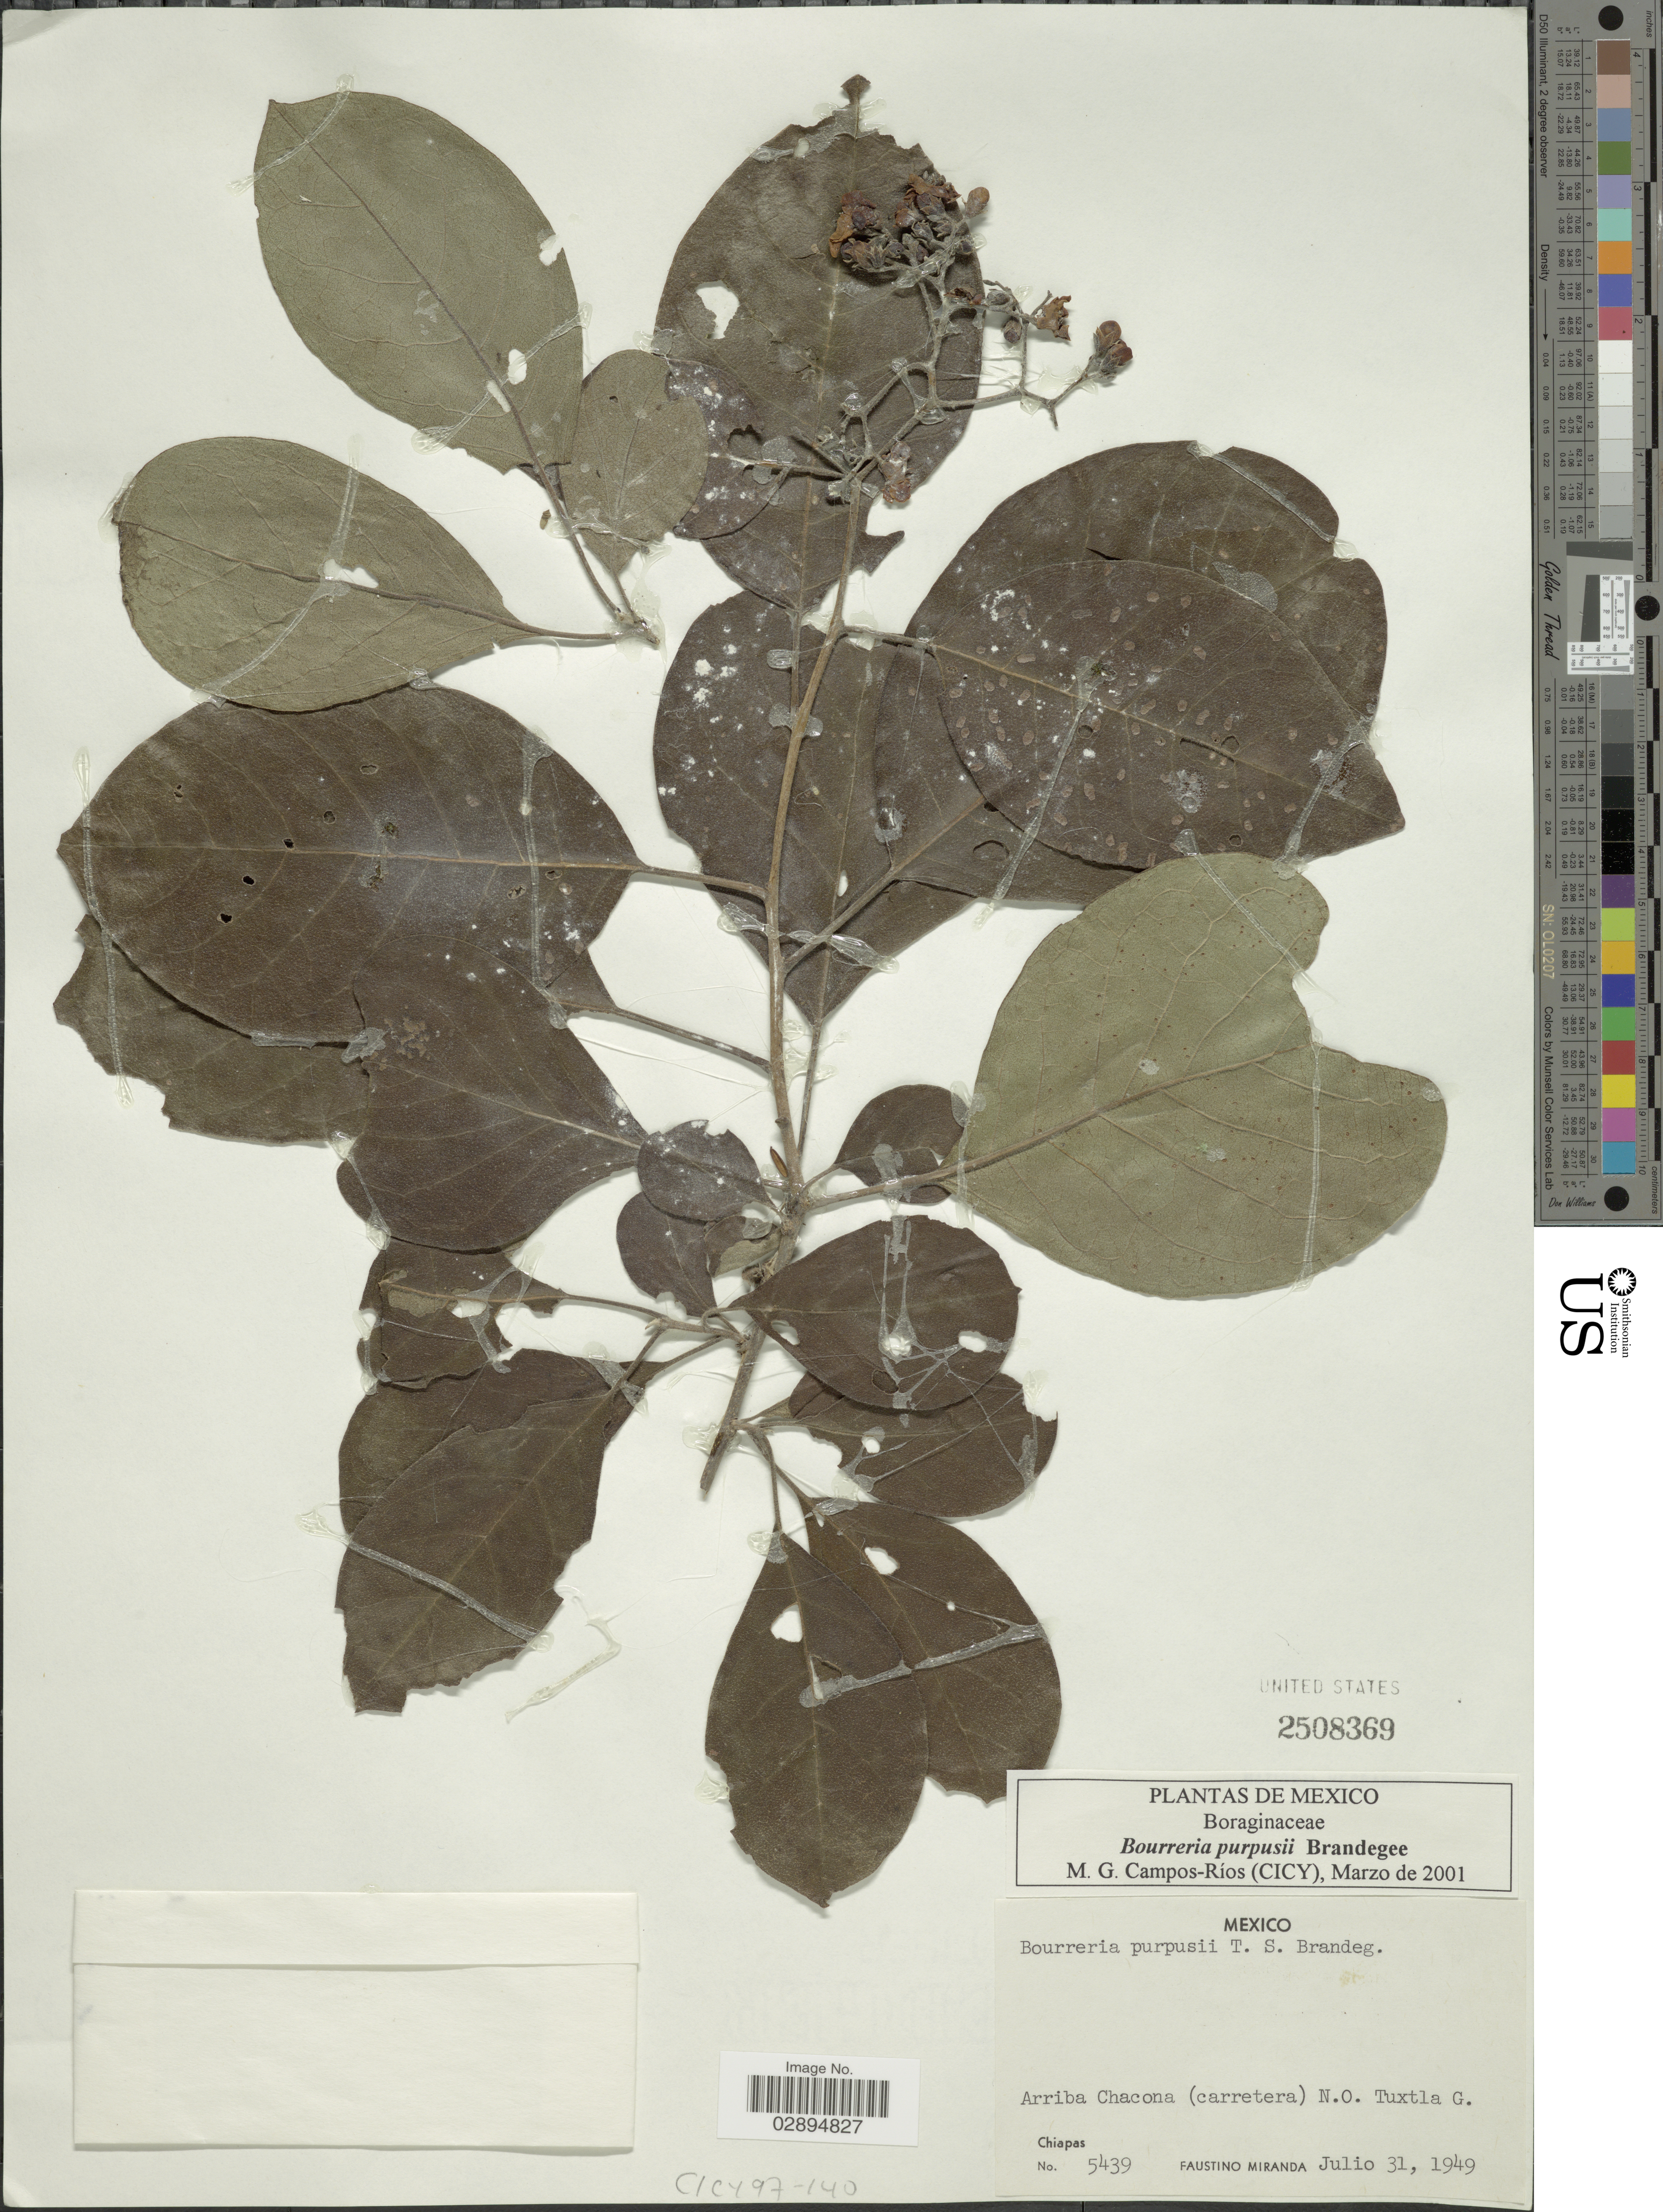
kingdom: Plantae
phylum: Tracheophyta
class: Magnoliopsida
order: Boraginales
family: Ehretiaceae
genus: Bourreria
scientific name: Bourreria purpusii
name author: Brandegee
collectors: F. Miranda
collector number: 5439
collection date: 1949-07-31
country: Mexico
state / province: Chiapas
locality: Arriba Chacona (carretera) N. O. Tuxtla G.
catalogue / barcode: US 2508369